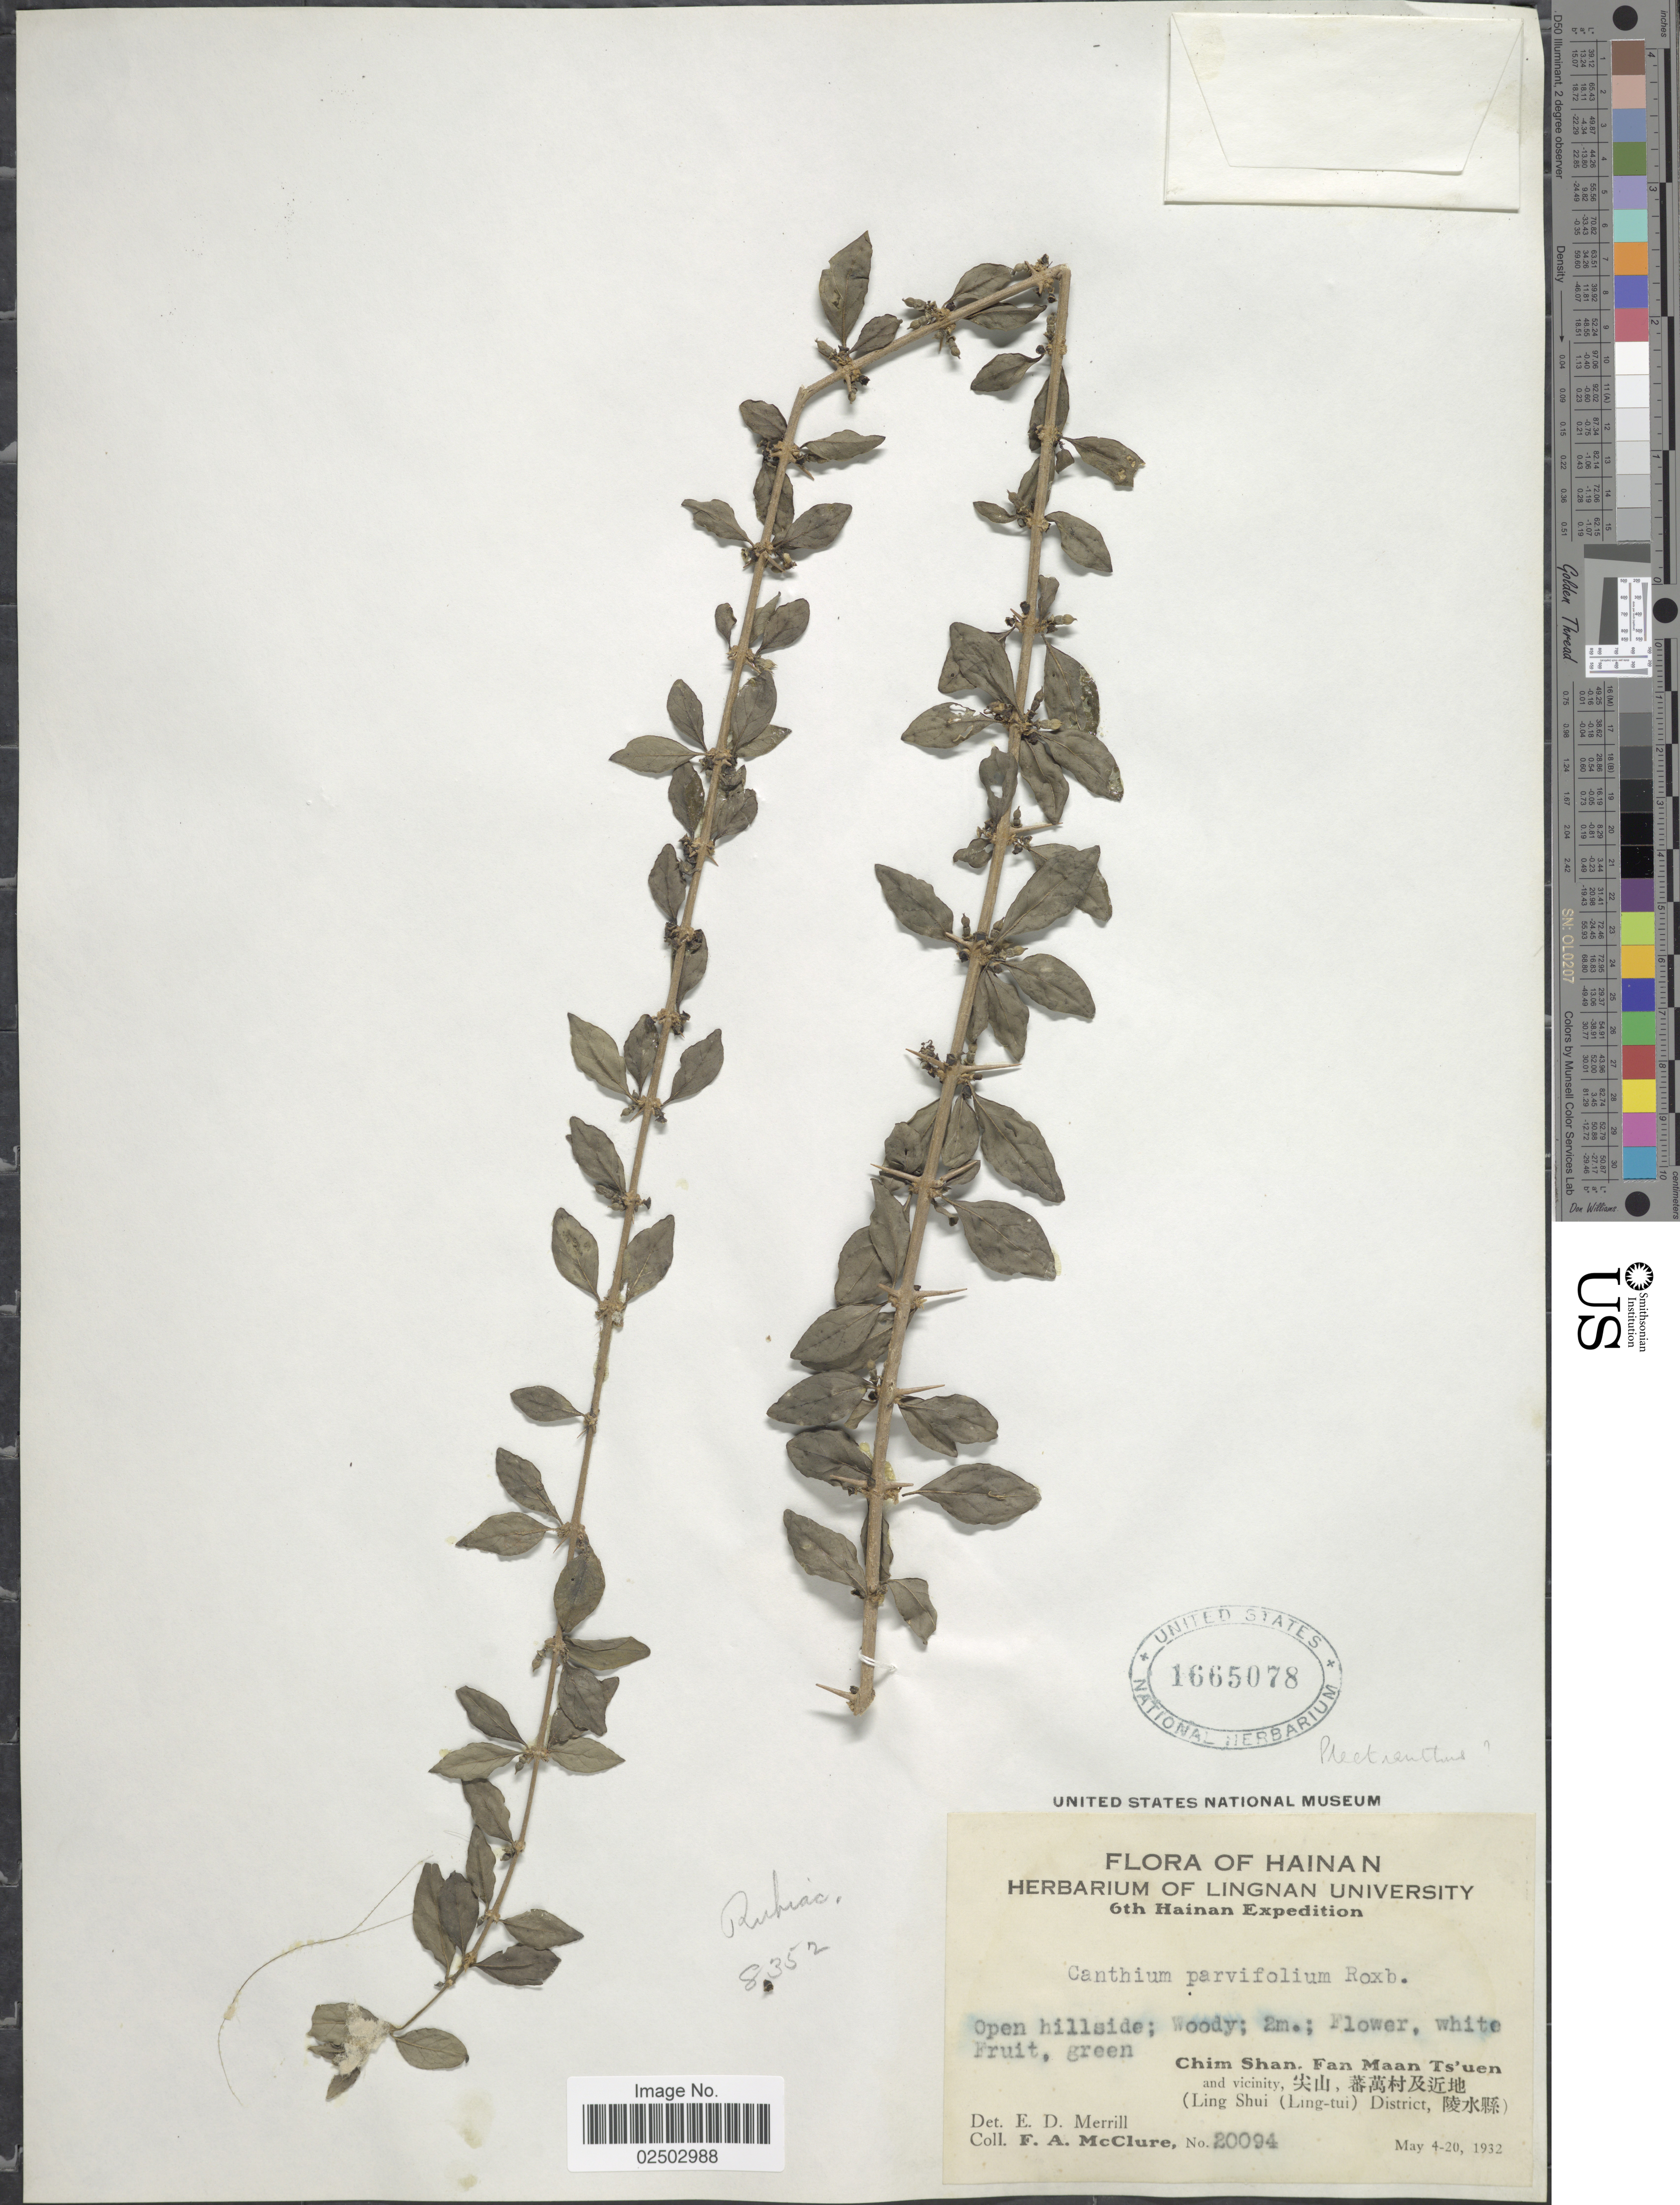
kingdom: Plantae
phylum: Tracheophyta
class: Magnoliopsida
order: Gentianales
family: Rubiaceae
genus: Canthium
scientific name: Canthium parvifolium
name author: Roxb.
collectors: F. A. McClure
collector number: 20094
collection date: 1932-05-04/1932-05-20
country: China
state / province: Hainan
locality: Open hillside, Chim Shan Fan Maan Ts'uen and vicinity (Ling Shui (Ling-tui) District)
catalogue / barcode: US 1665078